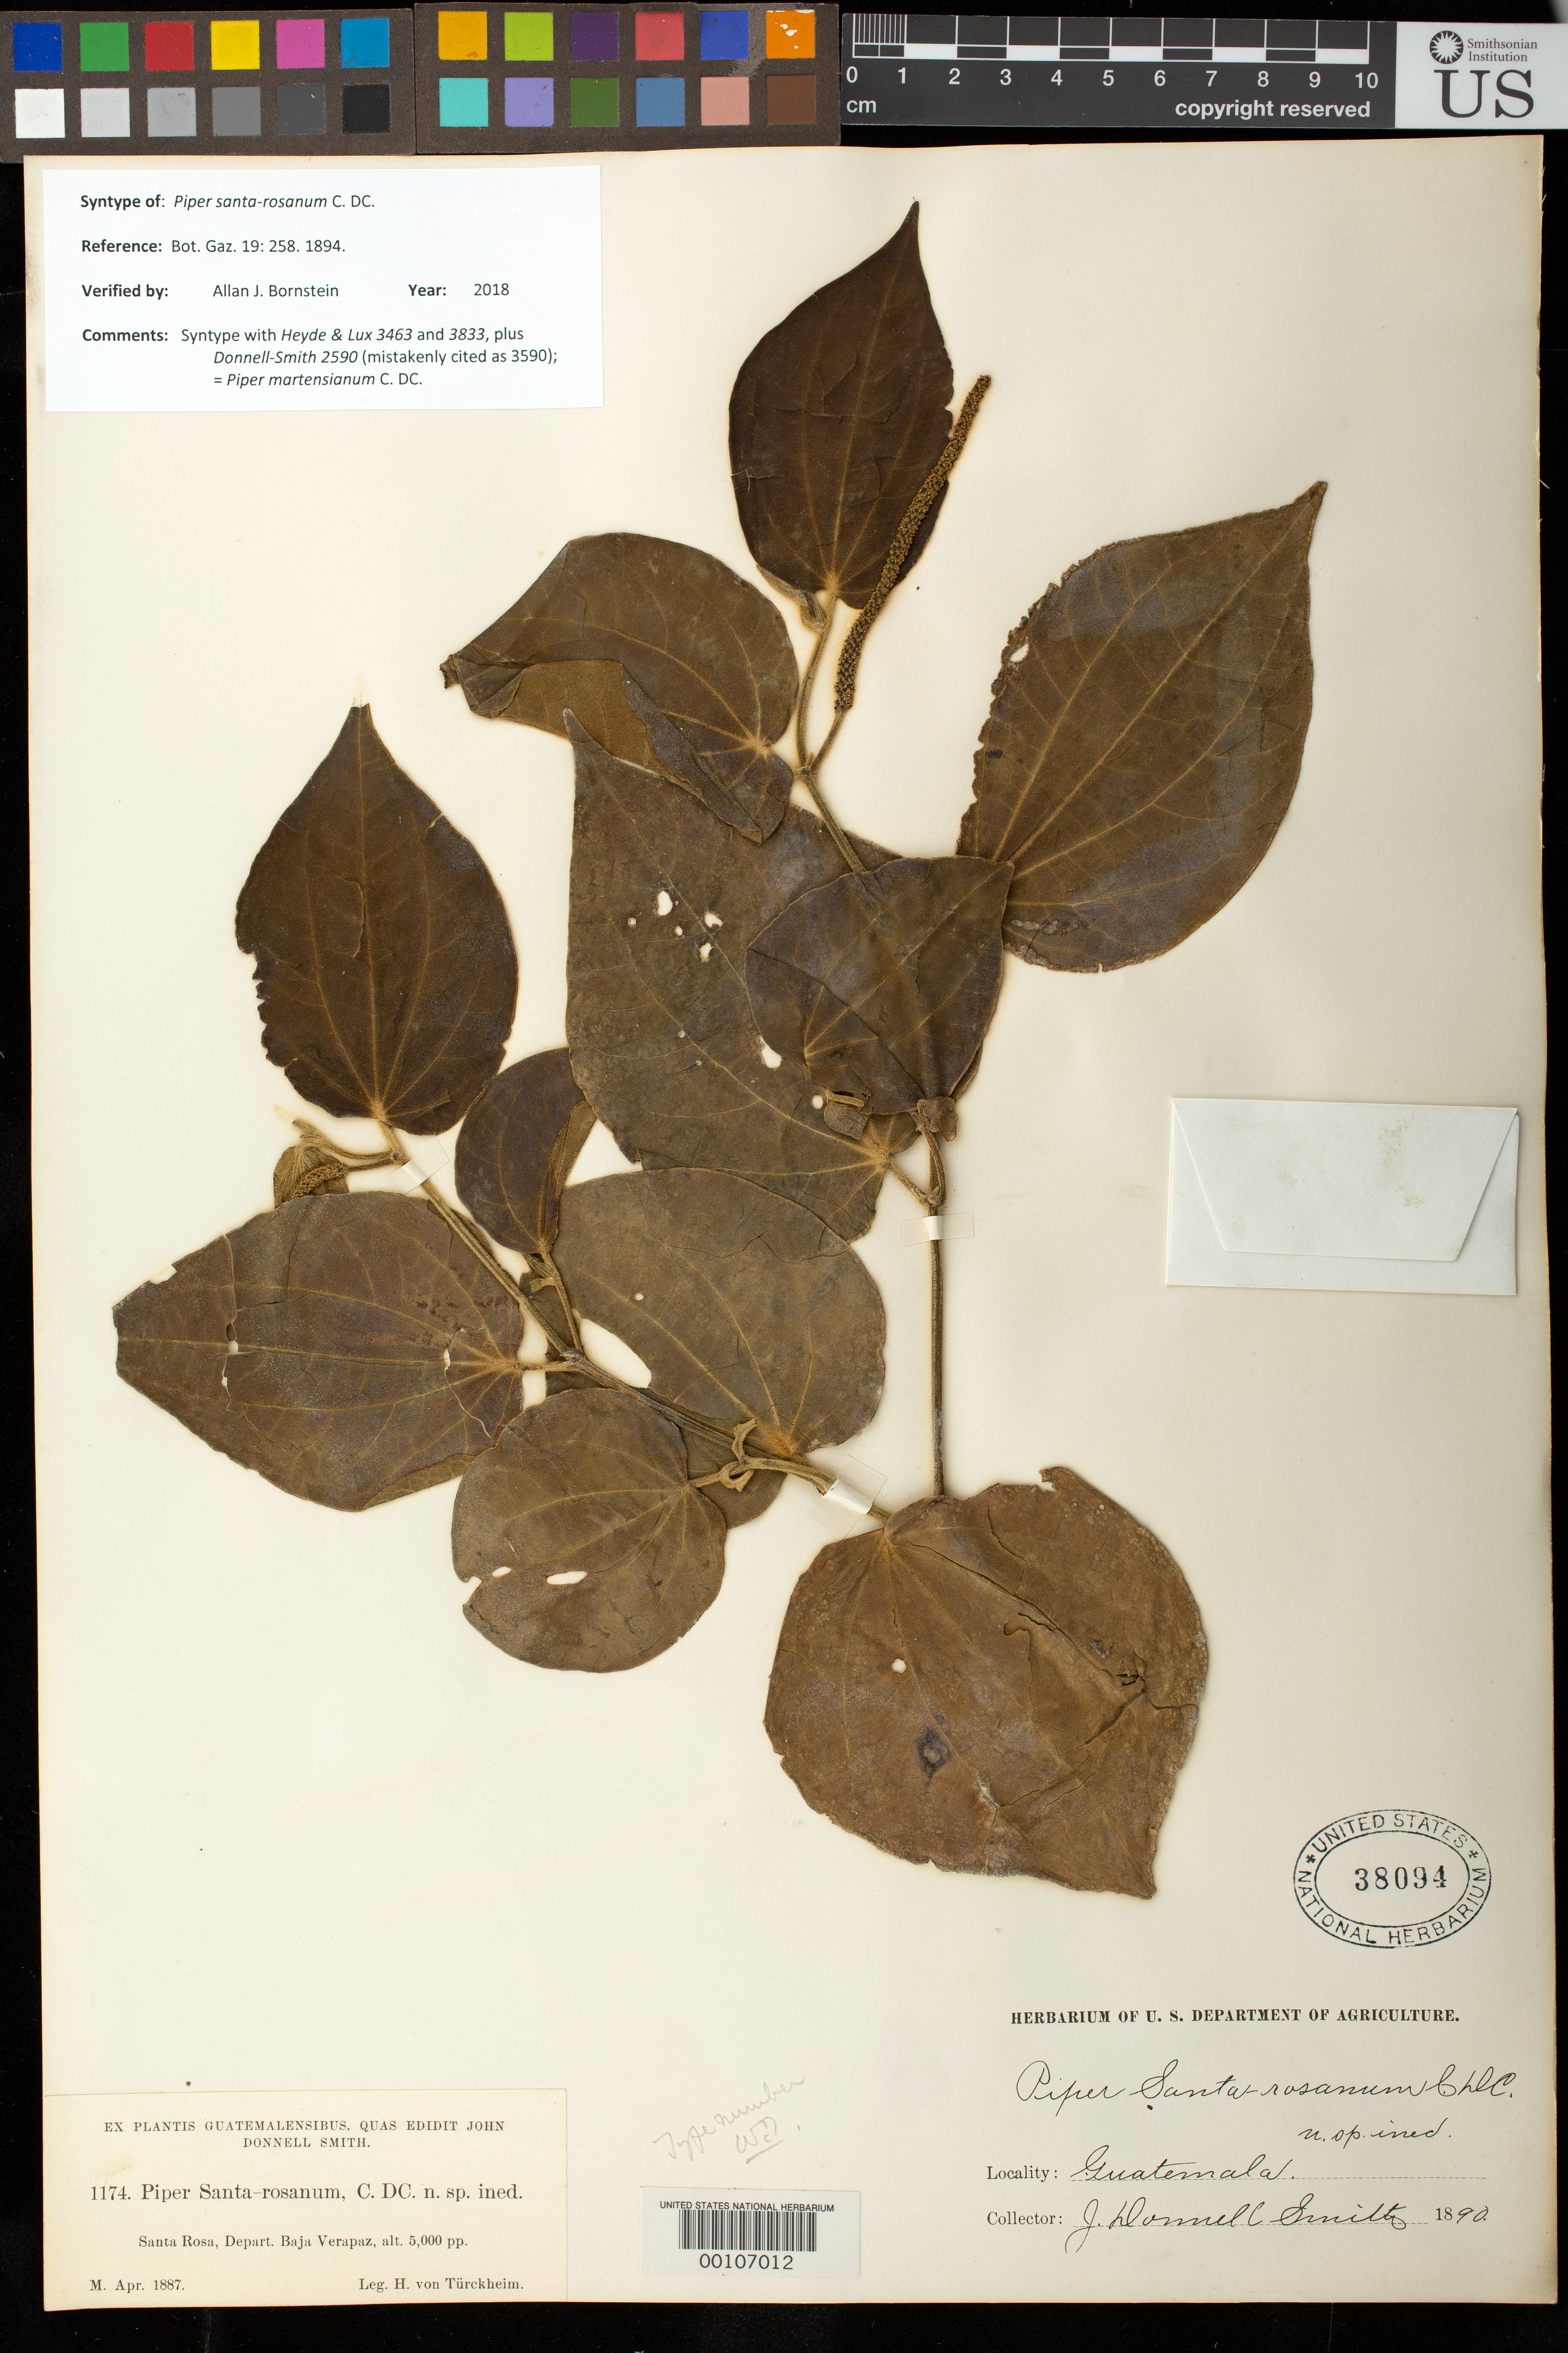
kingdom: Plantae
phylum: Tracheophyta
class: Magnoliopsida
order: Piperales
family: Piperaceae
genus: Piper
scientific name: Piper santa-rosanum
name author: C. DC. in Donn. Sm.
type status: Syntype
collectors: H. von Türckheim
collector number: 1174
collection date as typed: Apr 1887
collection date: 1887-04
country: Guatemala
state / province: Baja Verapaz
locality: Santa Rosa, Depart. Baja Verapaz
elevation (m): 1524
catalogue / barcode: US 38094